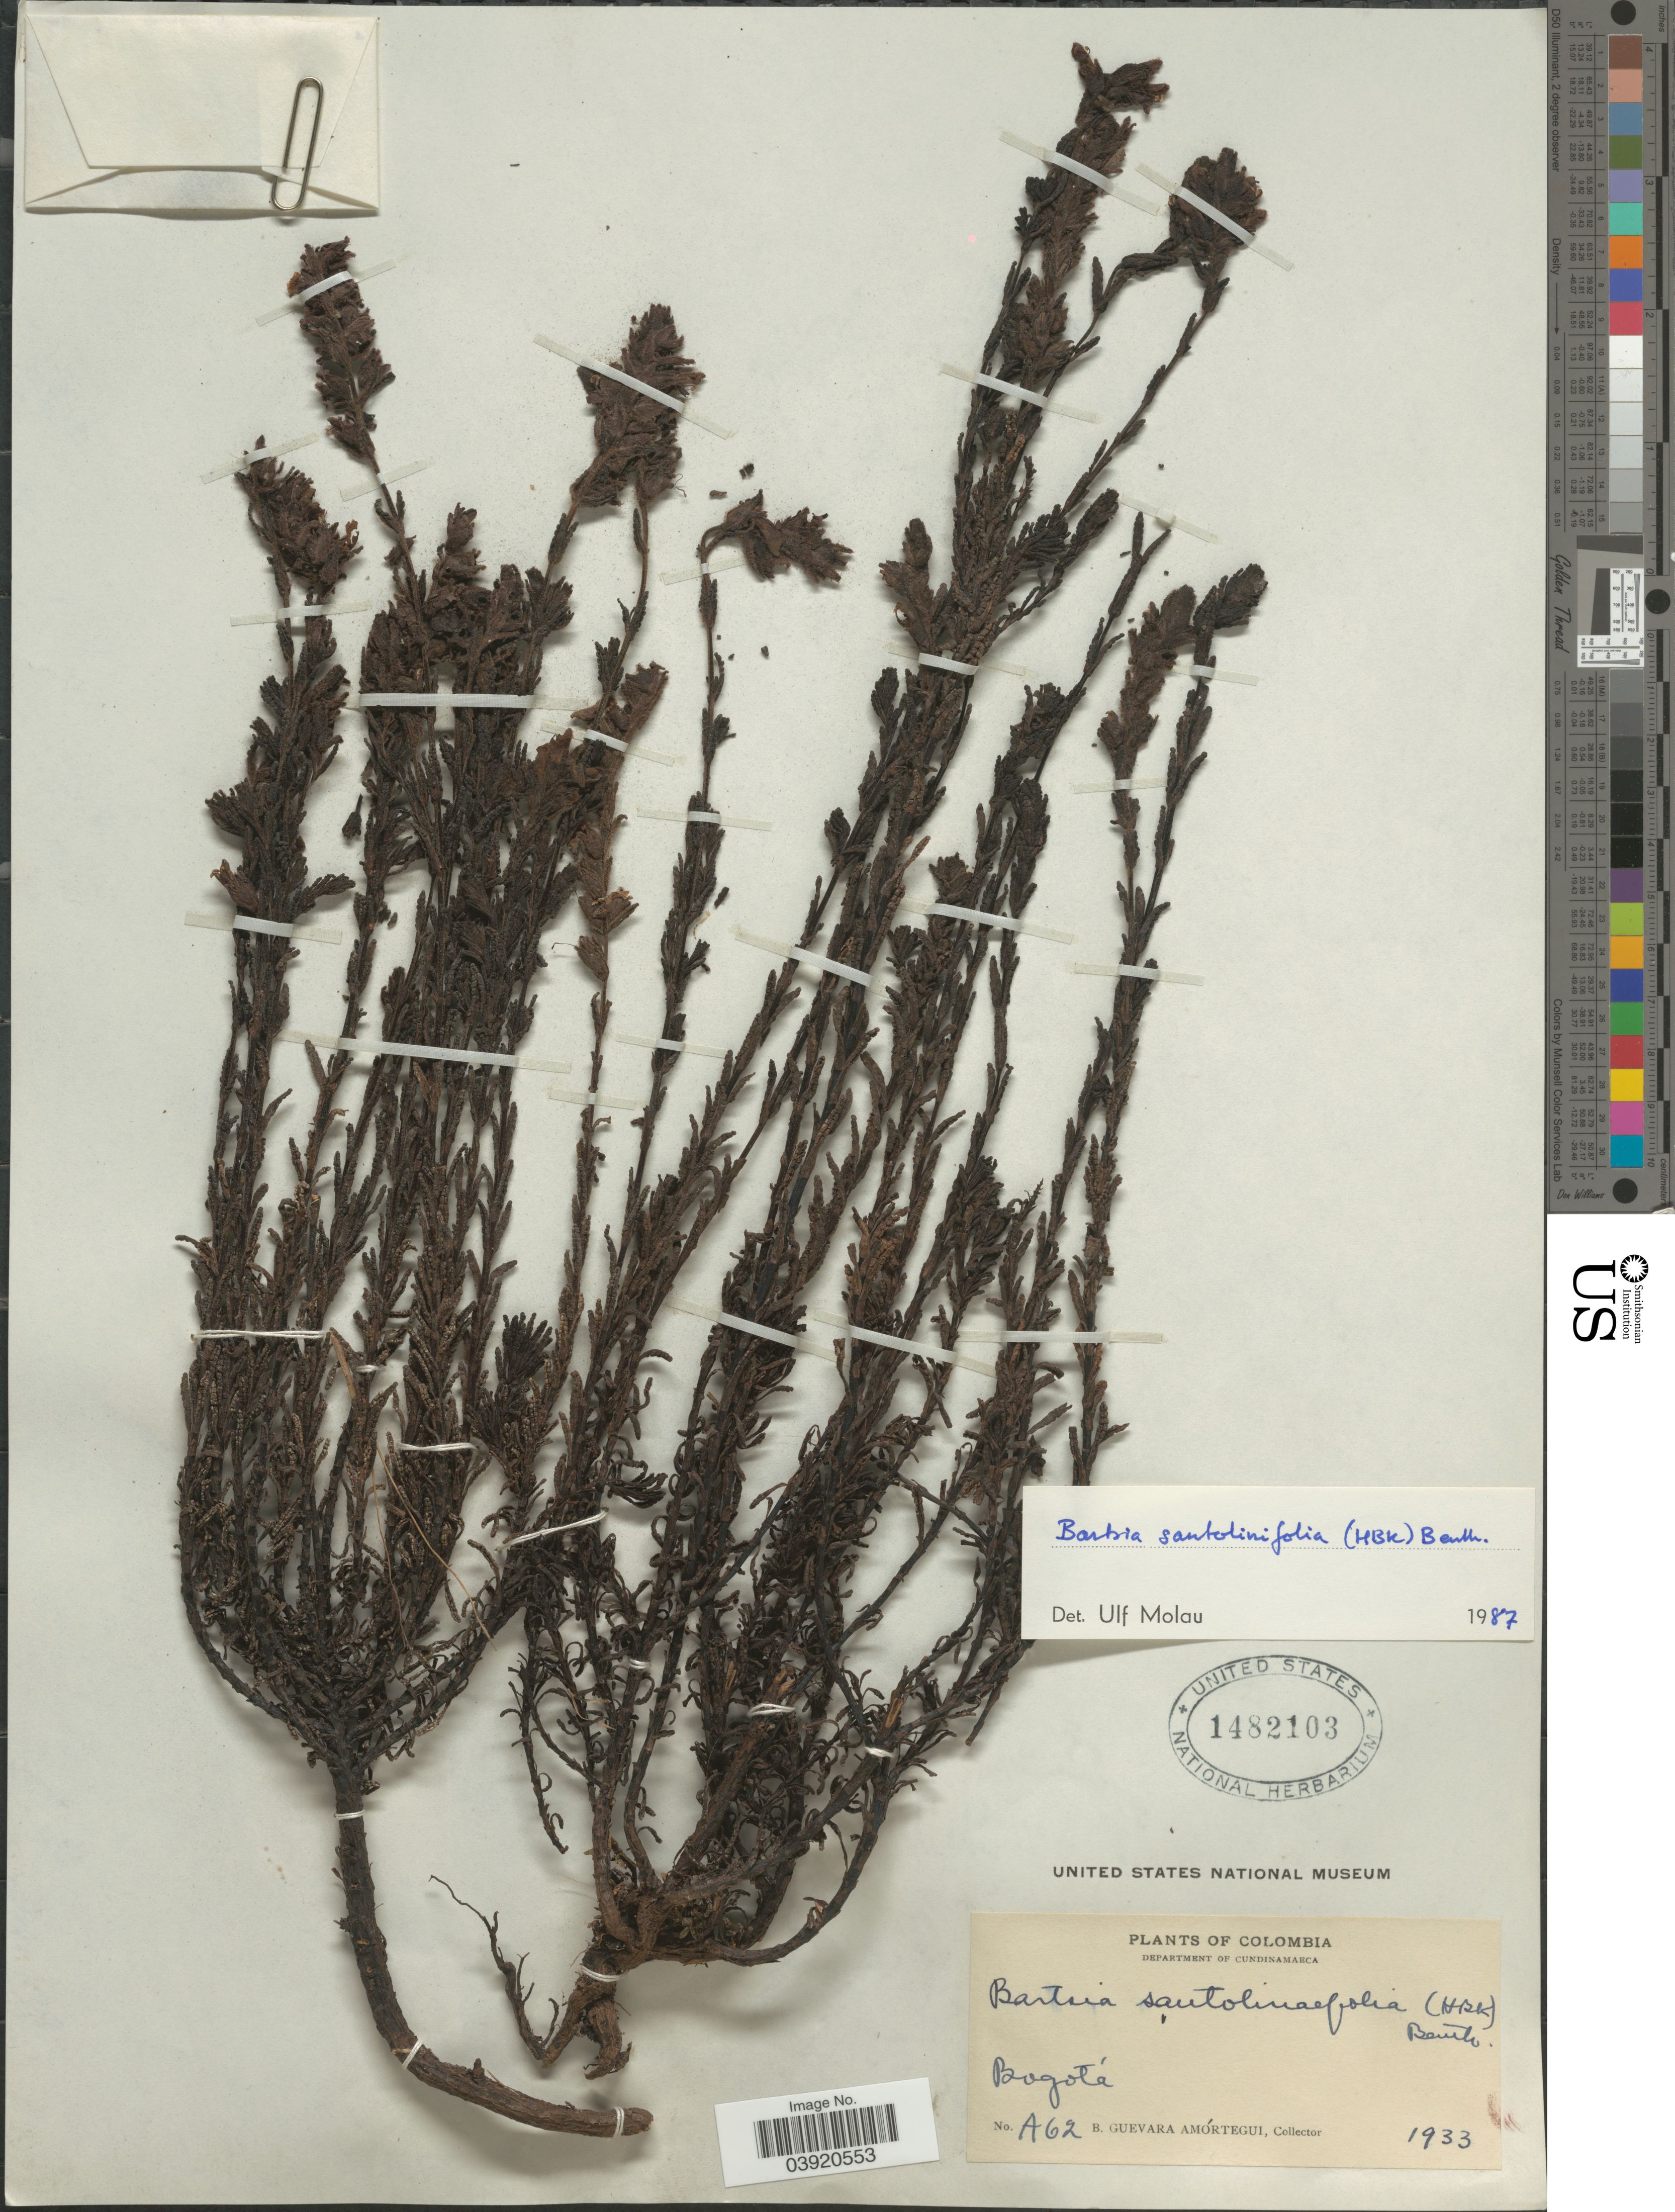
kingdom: Plantae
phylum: Tracheophyta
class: Magnoliopsida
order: Lamiales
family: Orobanchaceae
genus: Bartsia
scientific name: Bartsia santolinifolia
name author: (Kunth) Benth.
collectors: B. Guevara Amortegui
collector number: A62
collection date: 1933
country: Colombia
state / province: Cundinamarca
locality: Department of Cundinamarca. Bogotá.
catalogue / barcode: US 1482103